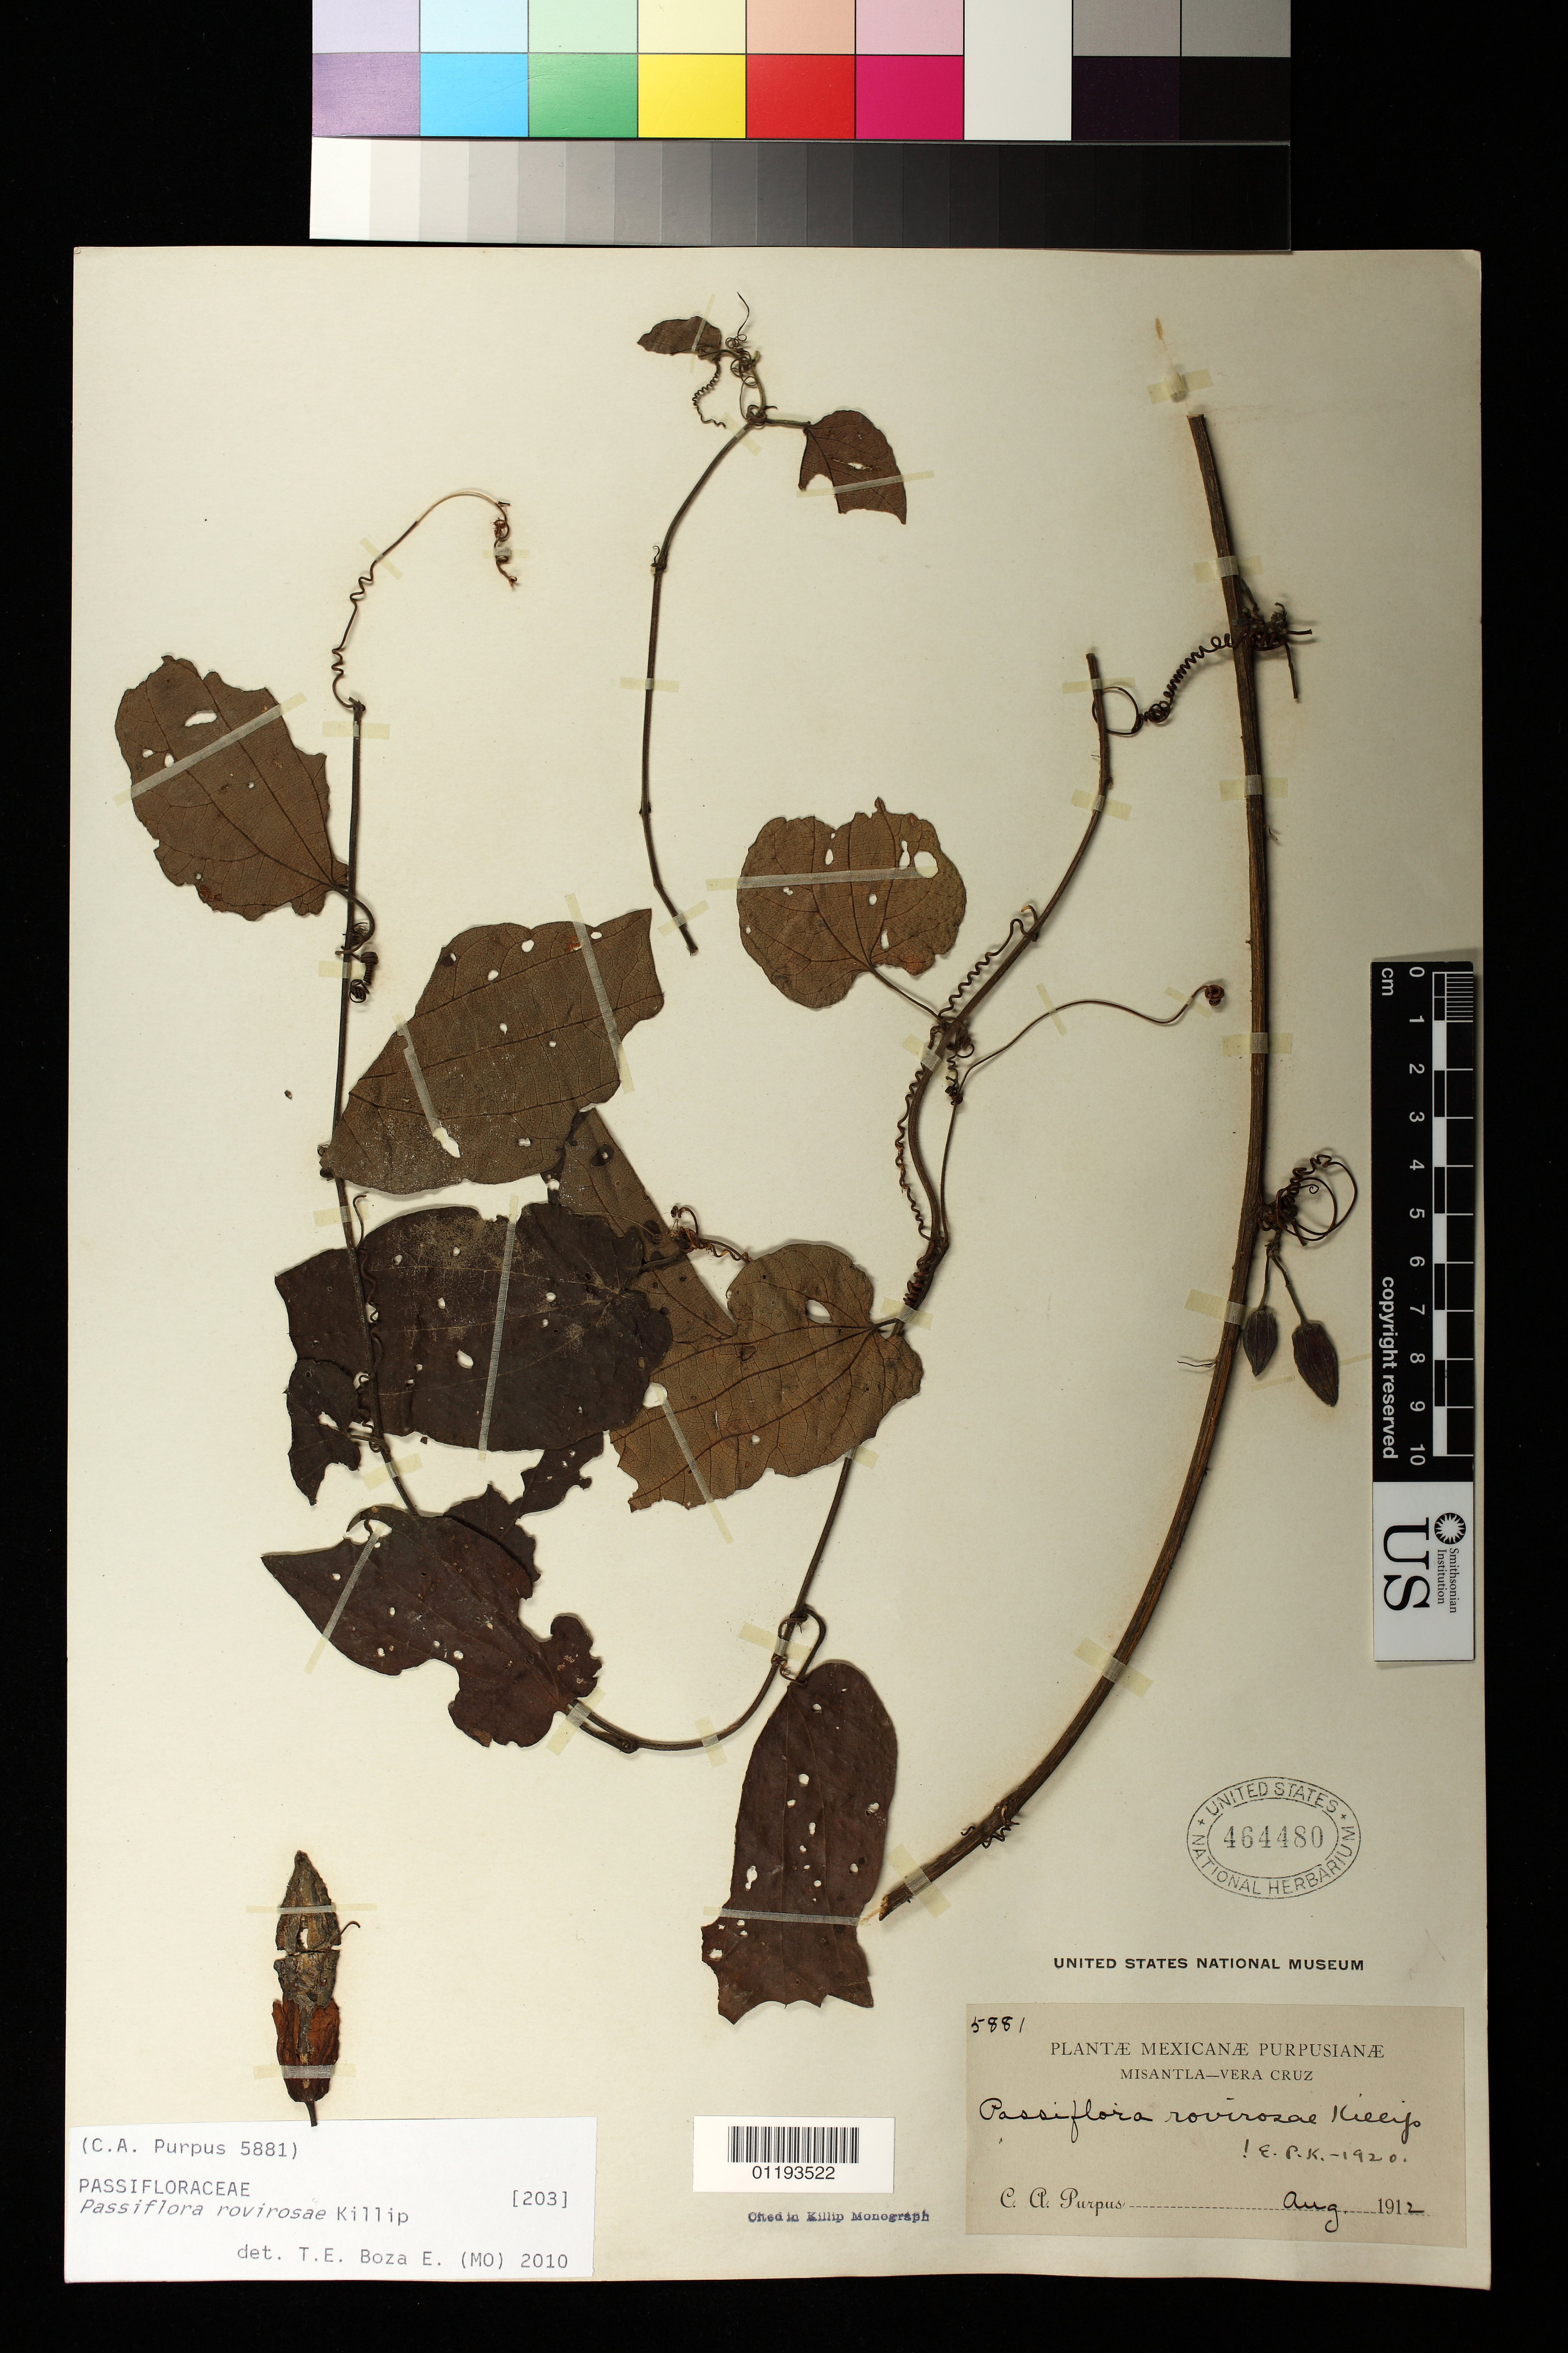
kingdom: Plantae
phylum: Tracheophyta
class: Magnoliopsida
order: Malpighiales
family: Passifloraceae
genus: Passiflora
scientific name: Passiflora rovirosae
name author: Killip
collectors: C. A. Purpus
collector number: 5881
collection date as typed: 1912-08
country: Mexico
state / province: Veracruz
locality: Misantla, Vera Cruz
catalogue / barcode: US 464480